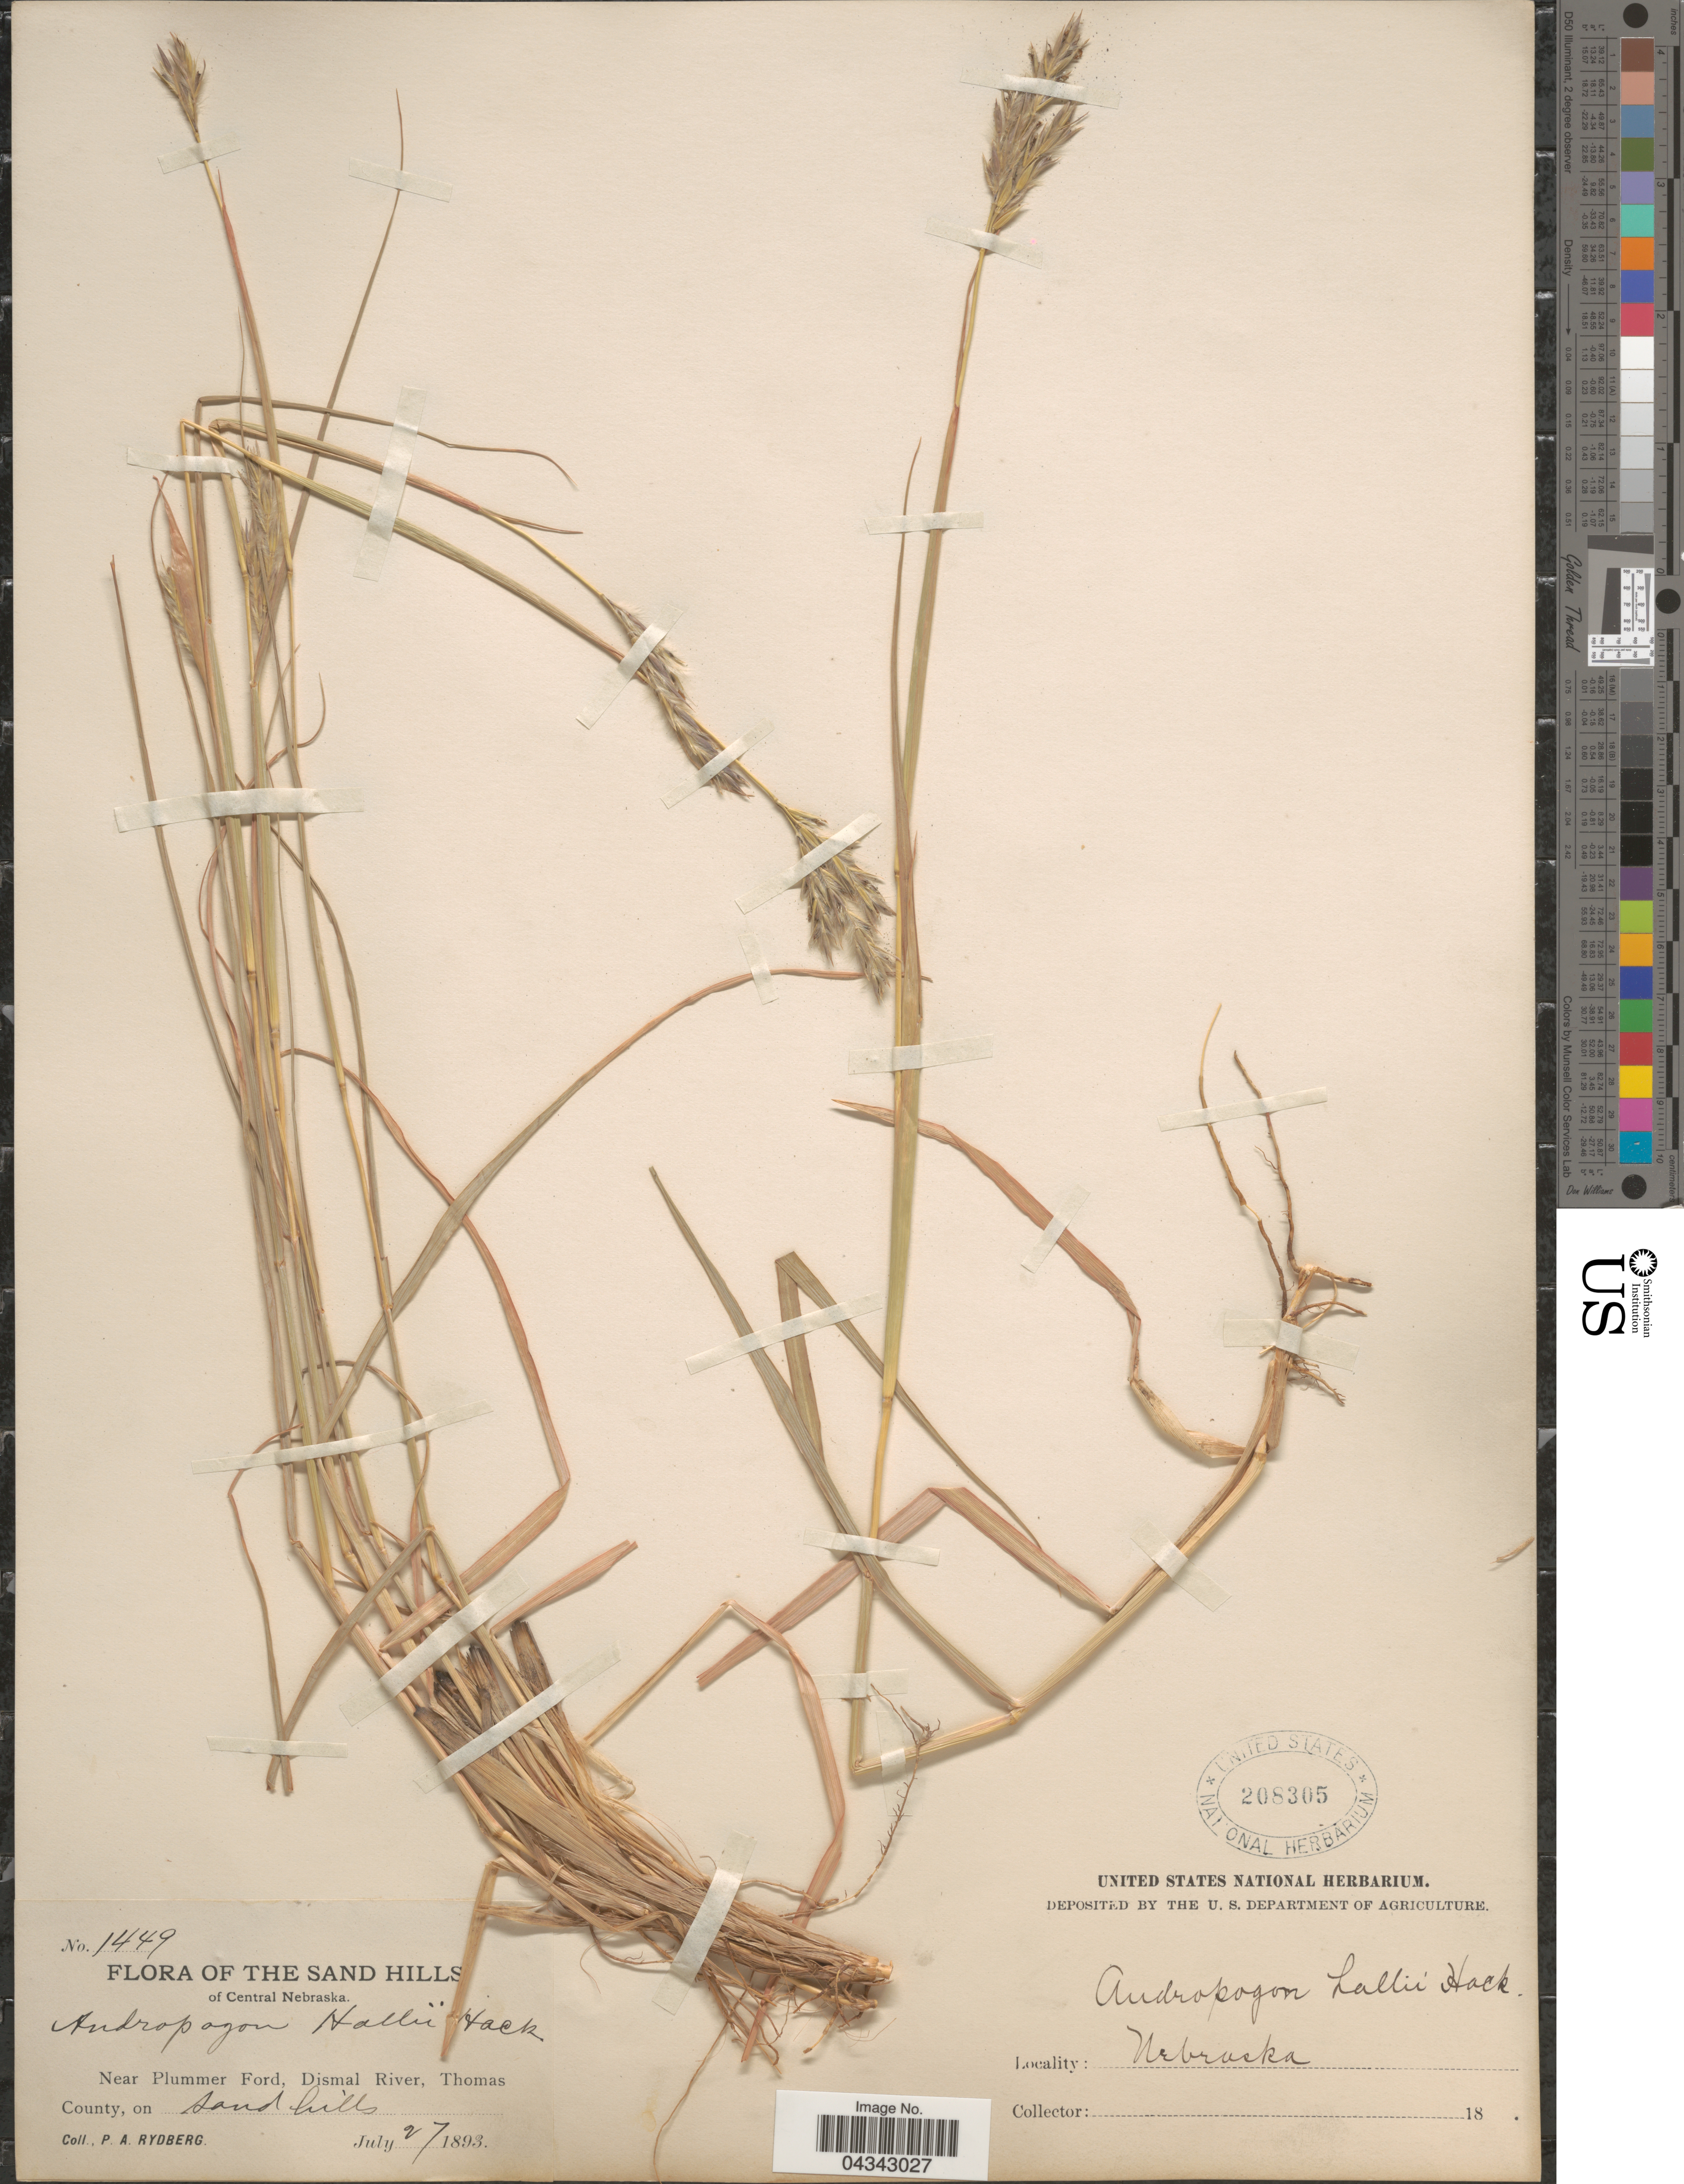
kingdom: Plantae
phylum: Tracheophyta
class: Liliopsida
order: Poales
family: Poaceae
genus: Andropogon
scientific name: Andropogon gerardii subsp. hallii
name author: (Hack.) Wipff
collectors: P. A. Rydberg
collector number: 1449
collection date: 1893-07-27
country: United States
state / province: Nebraska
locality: Sand Hills of Central Nebraska. Near Plummer Ford, Dismal River, Thomas County, on sand hills.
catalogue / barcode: US 208305